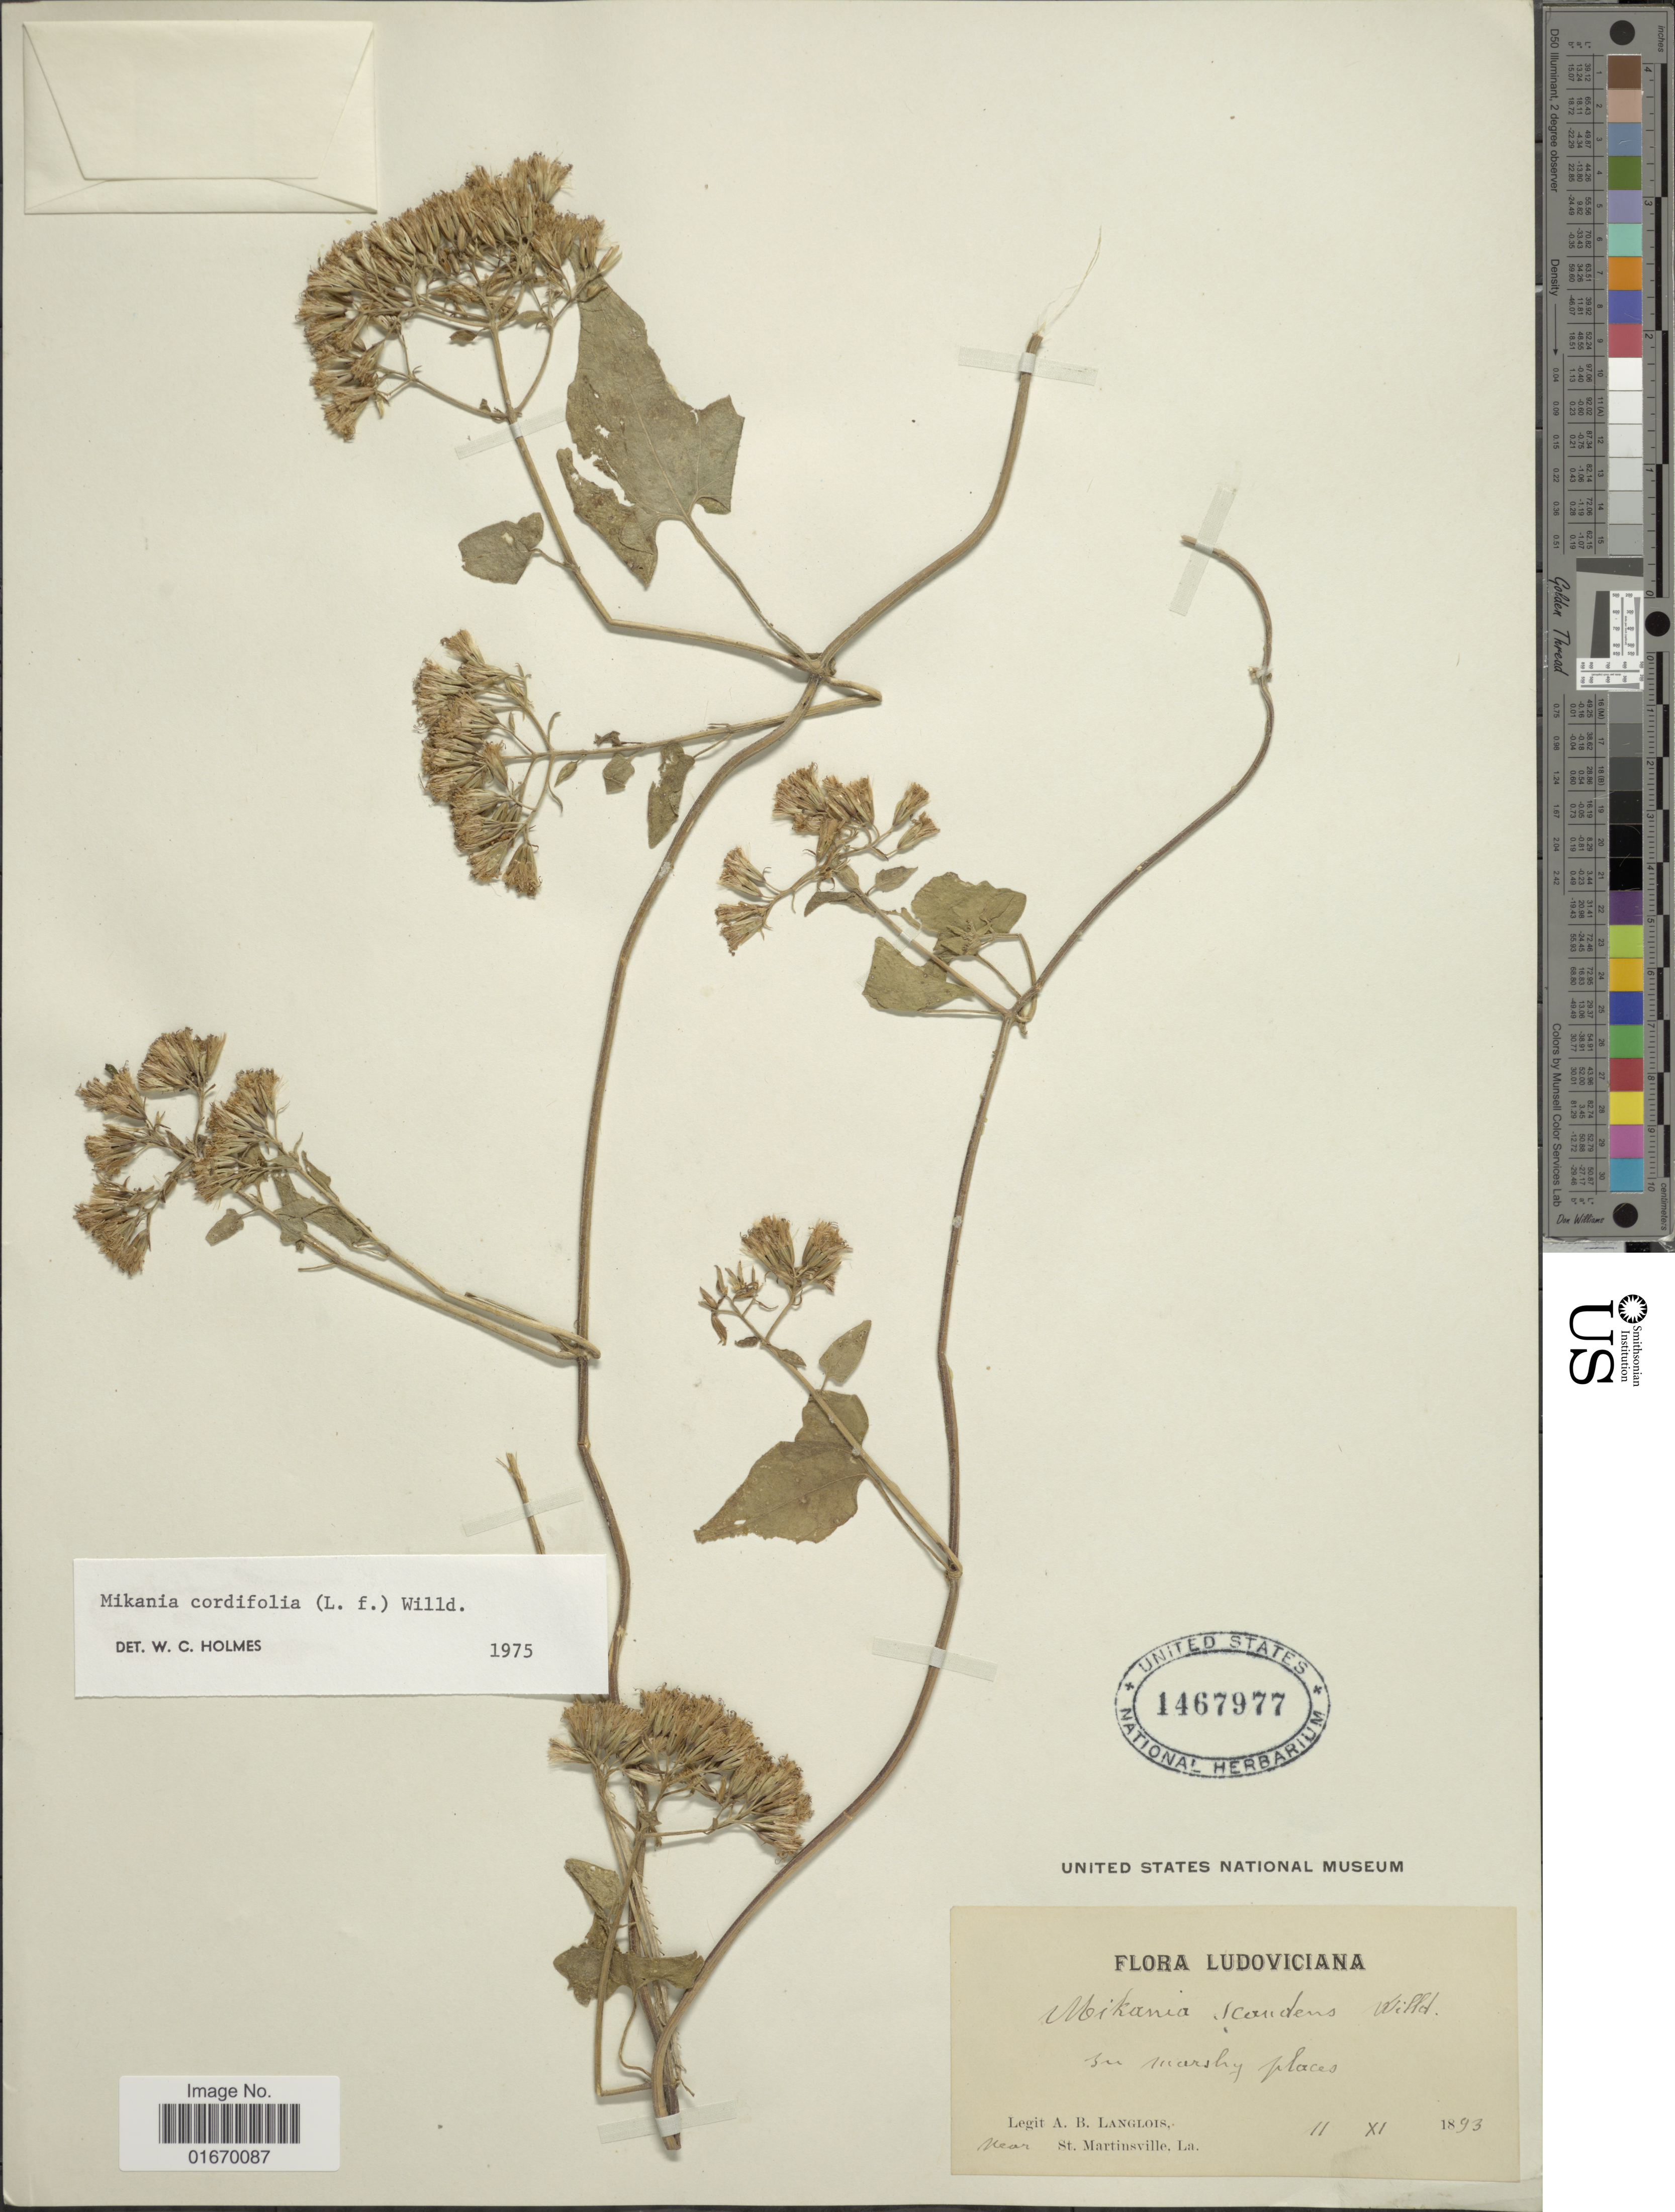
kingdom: Plantae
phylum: Tracheophyta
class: Magnoliopsida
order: Asterales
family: Asteraceae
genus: Mikania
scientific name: Mikania cordifolia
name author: Kunth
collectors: A. Langlois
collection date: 1893-11-11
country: United States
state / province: Louisiana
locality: Ludoviciana, near St. Martinsville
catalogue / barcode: US 1467977